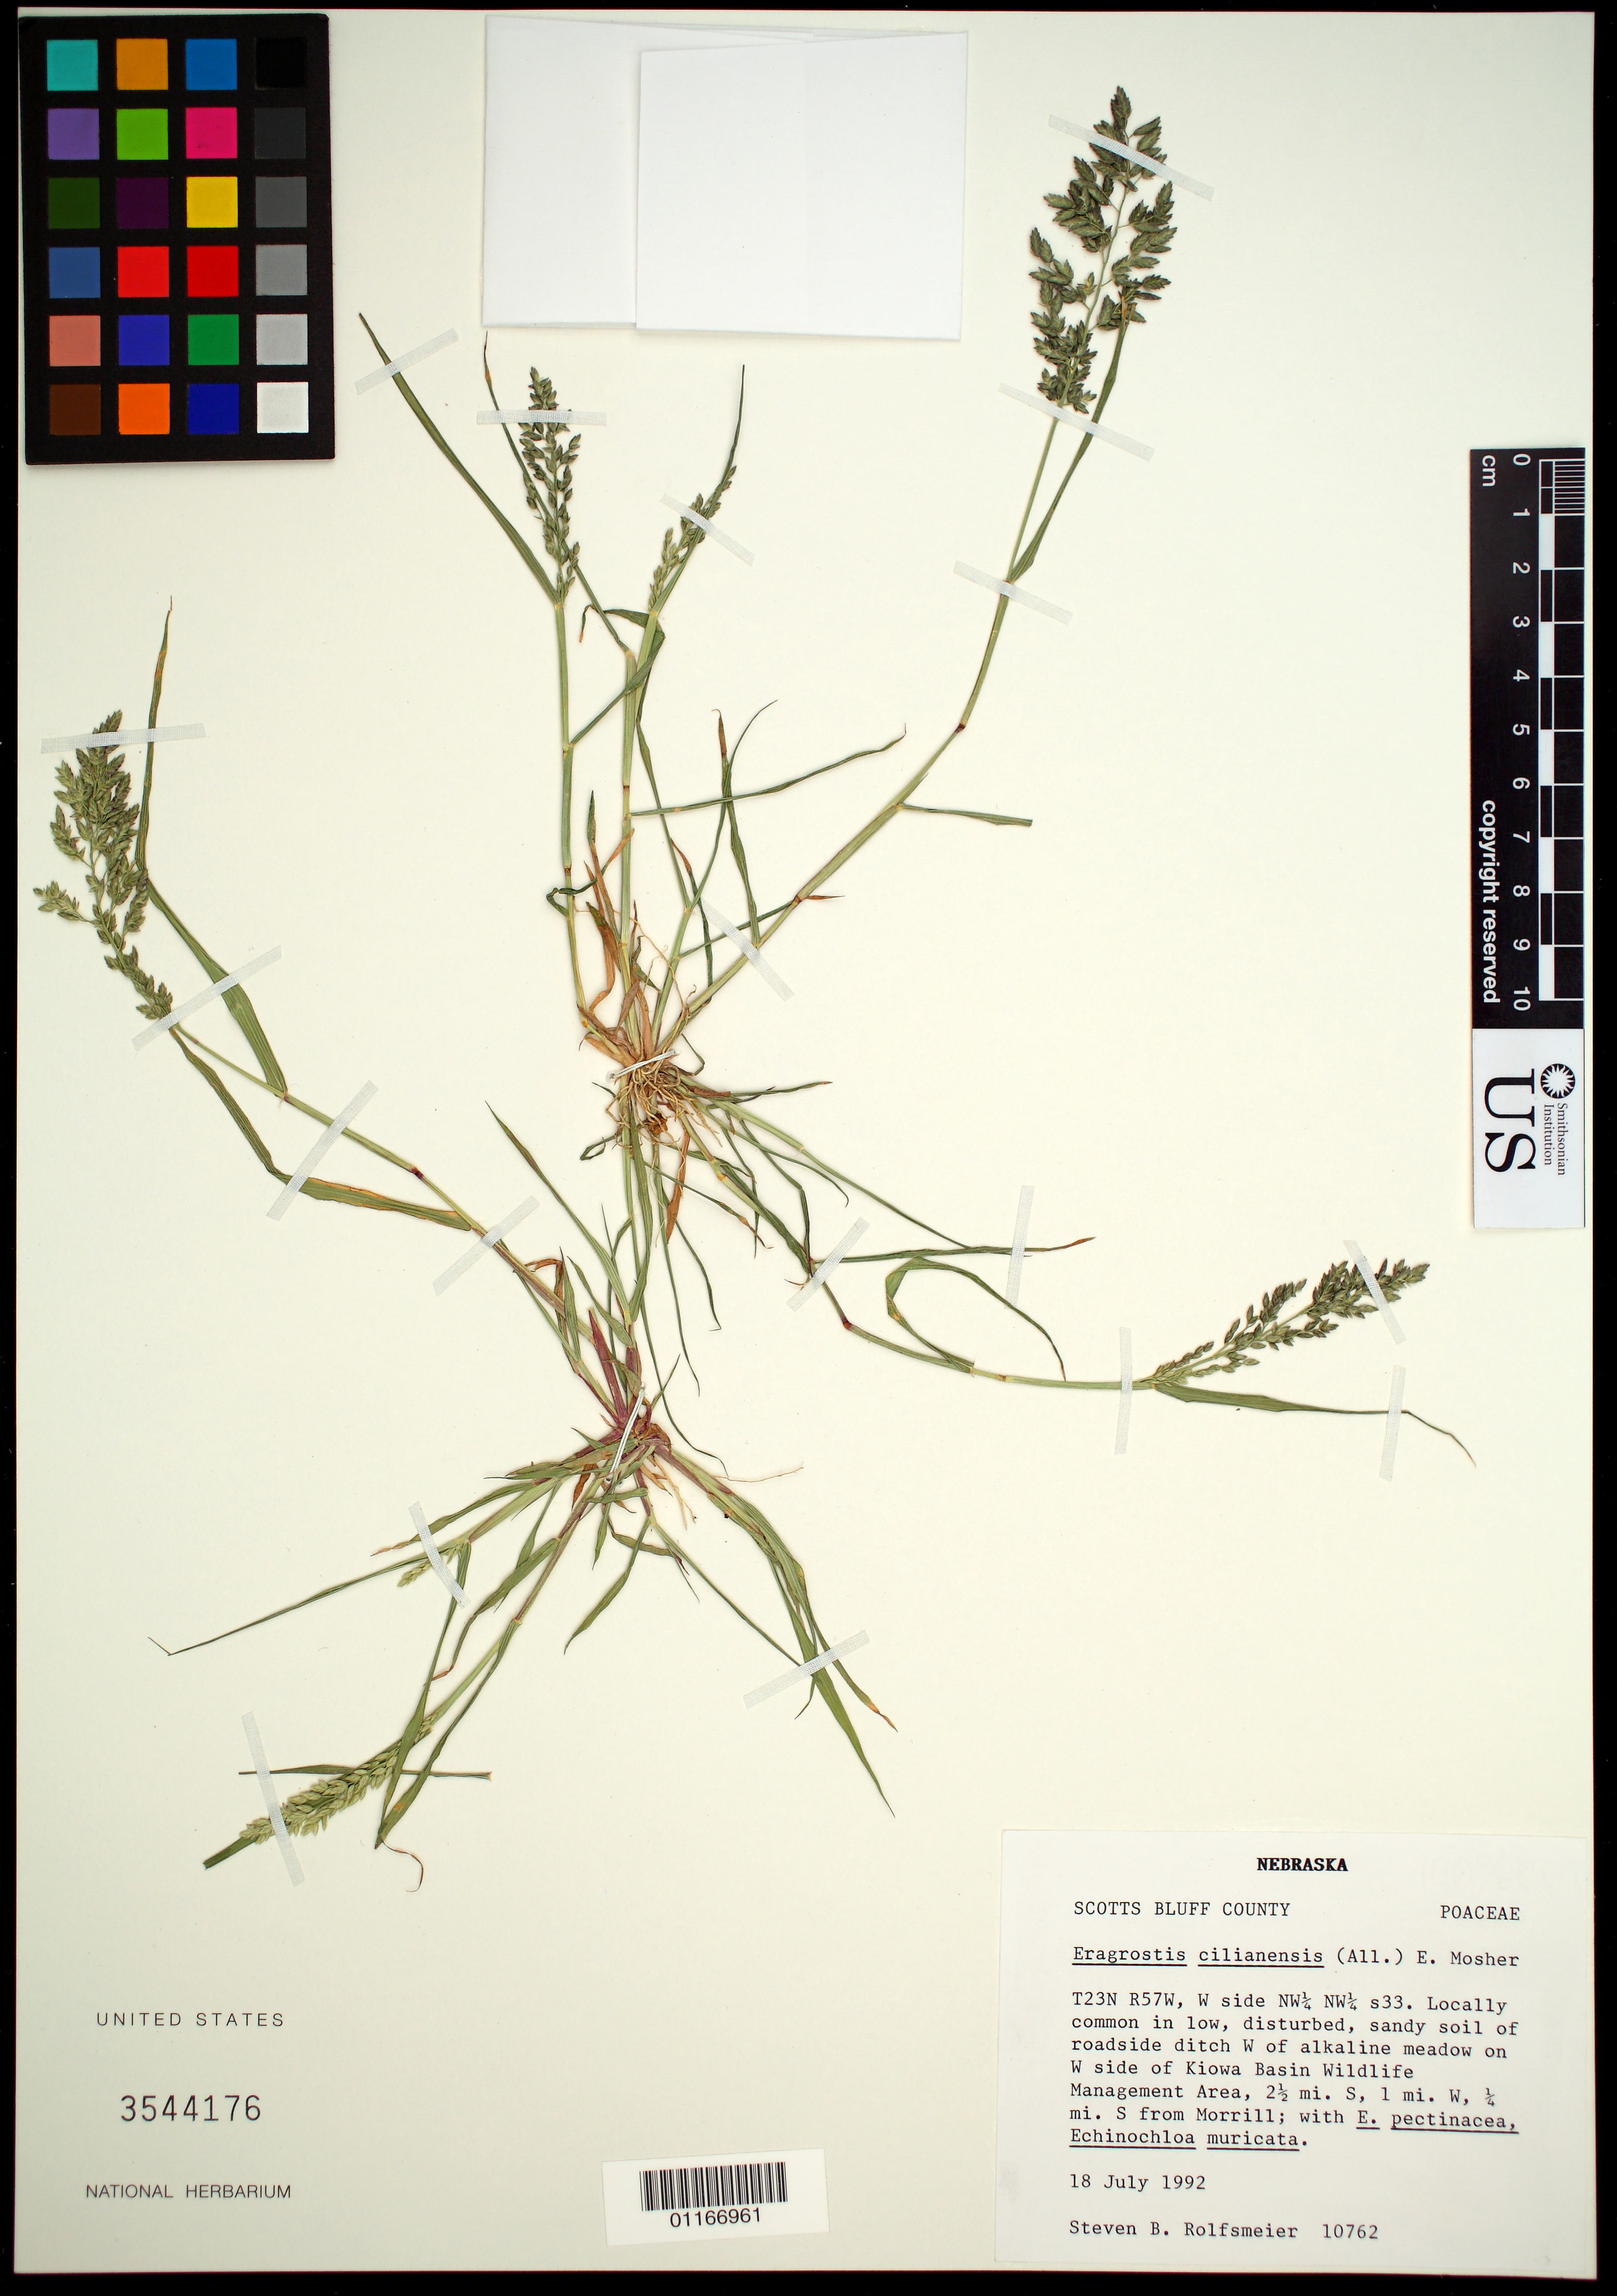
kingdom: Plantae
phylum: Tracheophyta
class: Liliopsida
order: Poales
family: Poaceae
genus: Eragrostis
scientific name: Eragrostis cilianensis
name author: (All.) Vignolo ex Janch.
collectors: S. Rolfsmeier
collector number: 10762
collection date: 1992-07-18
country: United States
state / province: Nebraska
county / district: Scotts Bluff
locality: Sandy soil of roadside ditch west of alkaline meadow on west side of Kiowa Basin Wildlife Management Area, T23N R57W, W side NW1/4 NW1/4 s33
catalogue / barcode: US 3544176